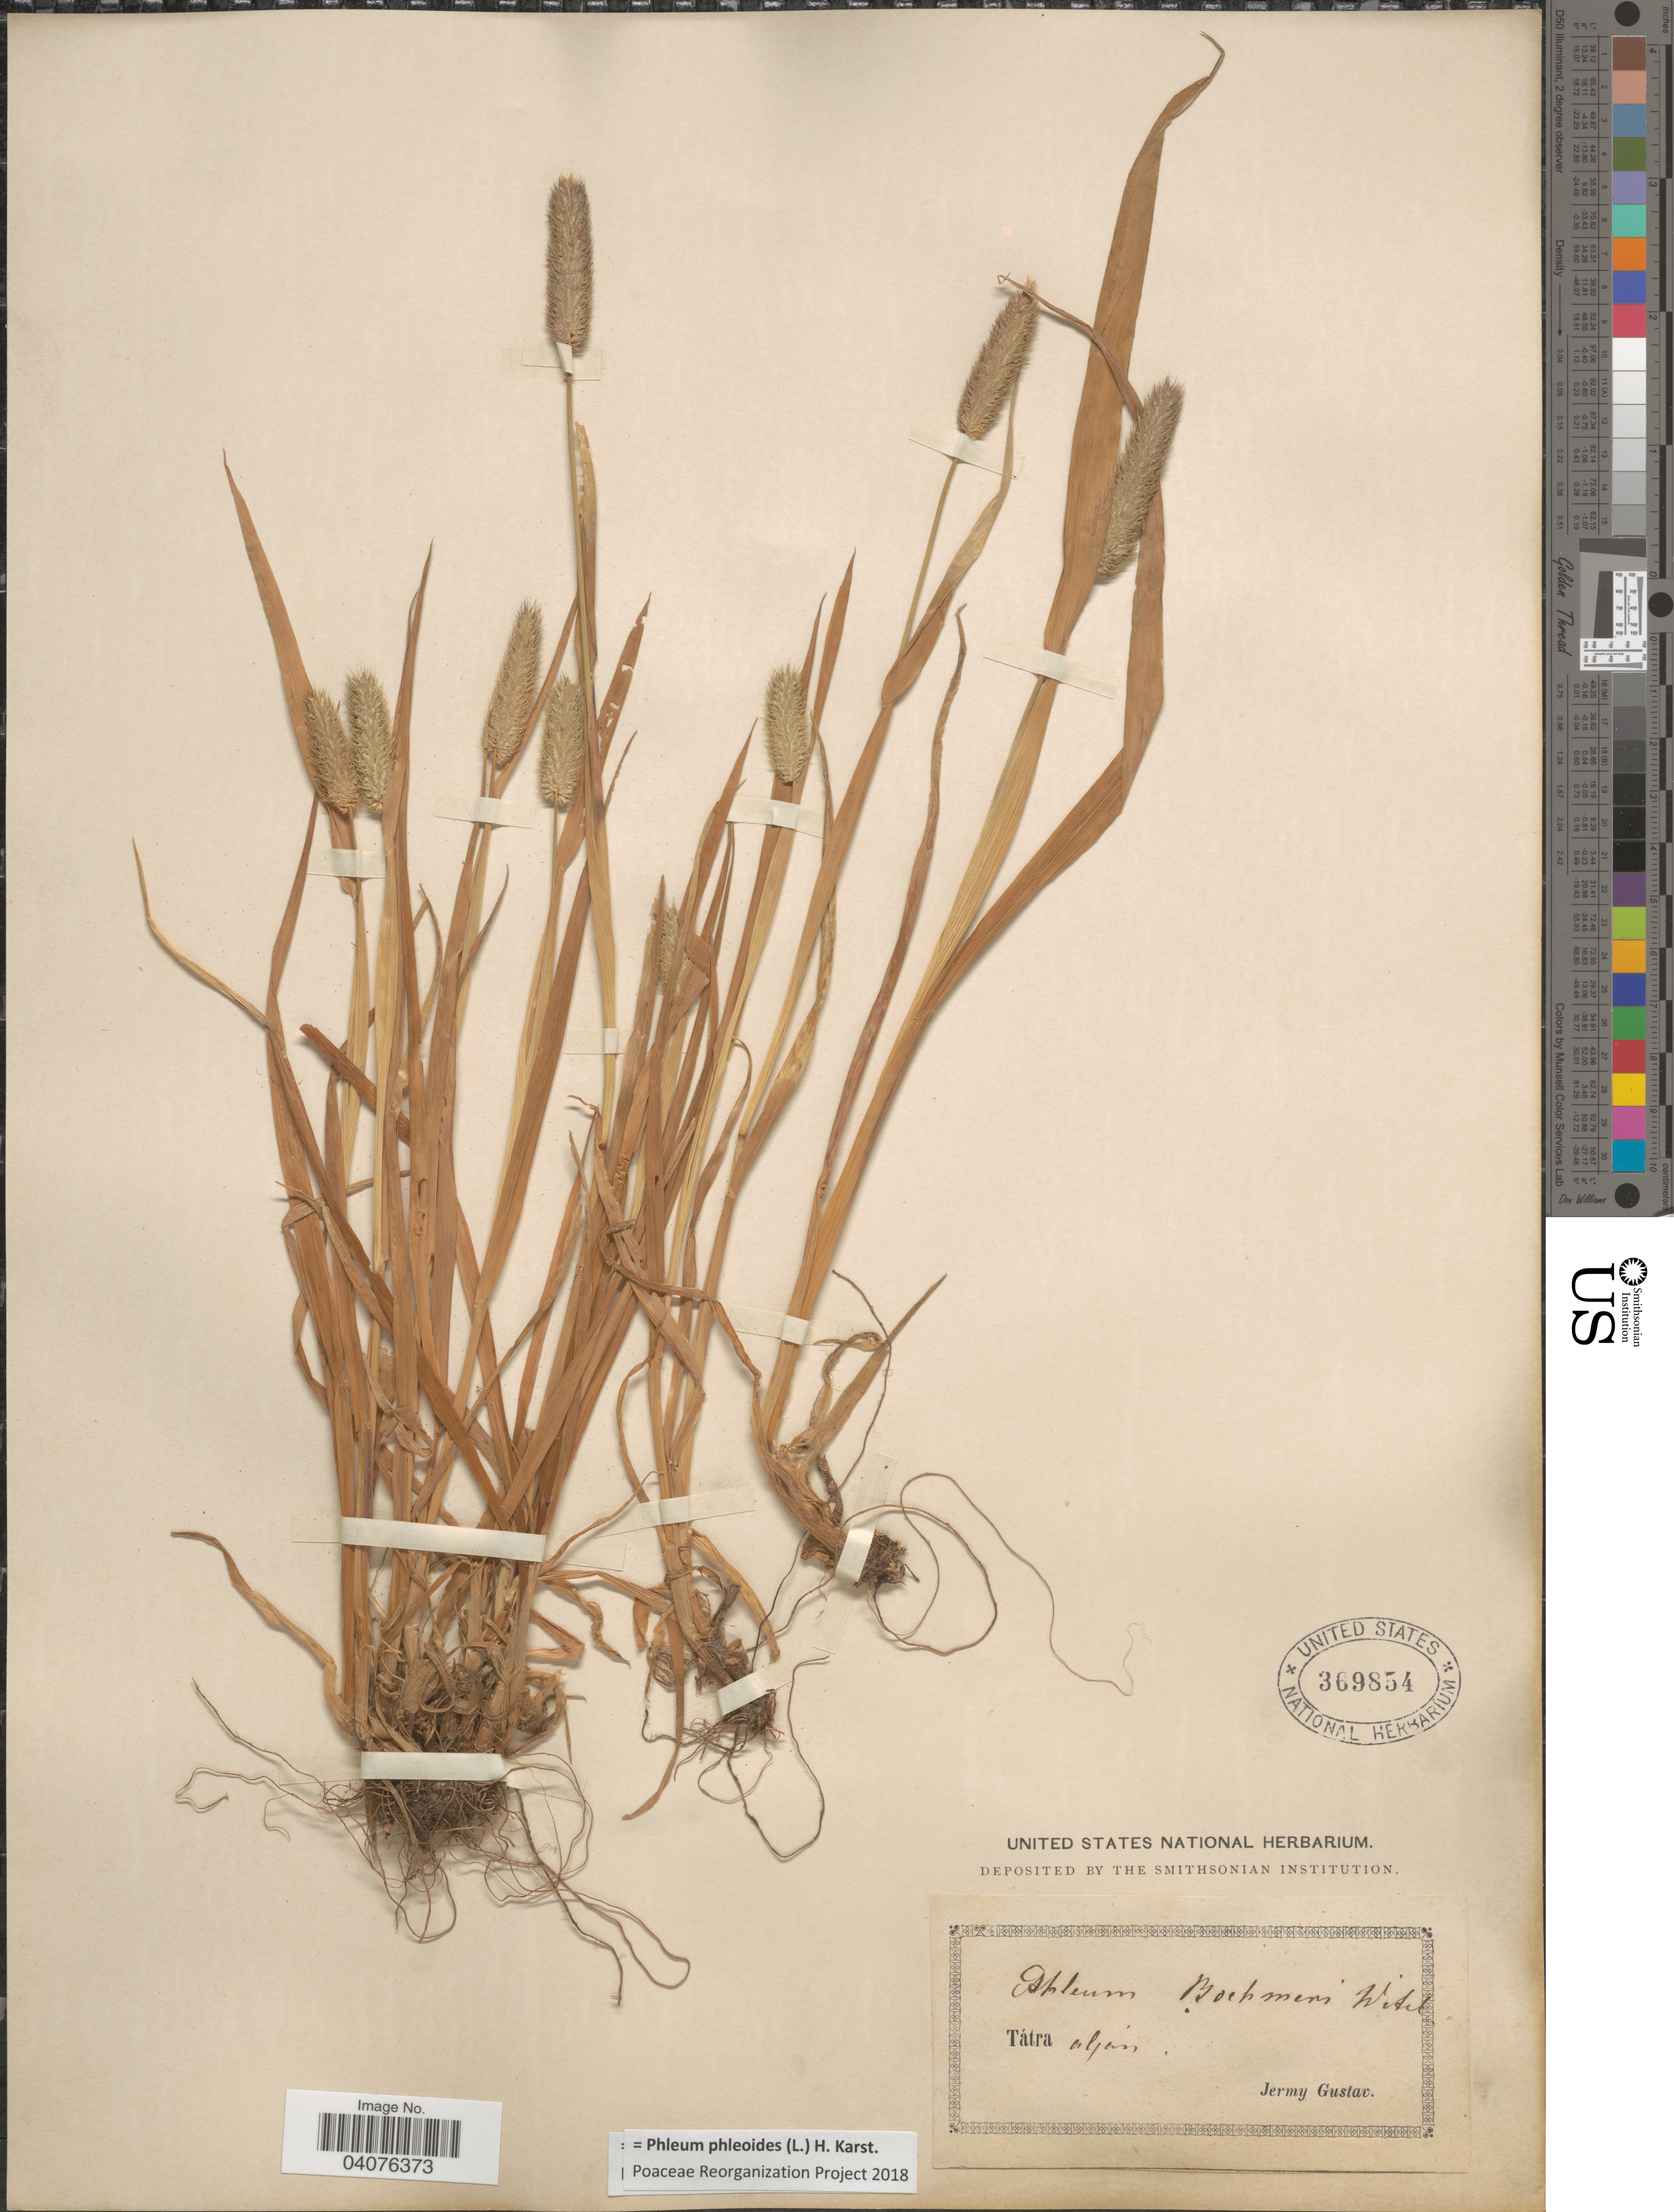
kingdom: Plantae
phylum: Tracheophyta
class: Liliopsida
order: Poales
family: Poaceae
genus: Phleum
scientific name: Phleum phleoides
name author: (L.) H. Karst.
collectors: J. Gustav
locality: Tátra alpan.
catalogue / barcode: US 369854